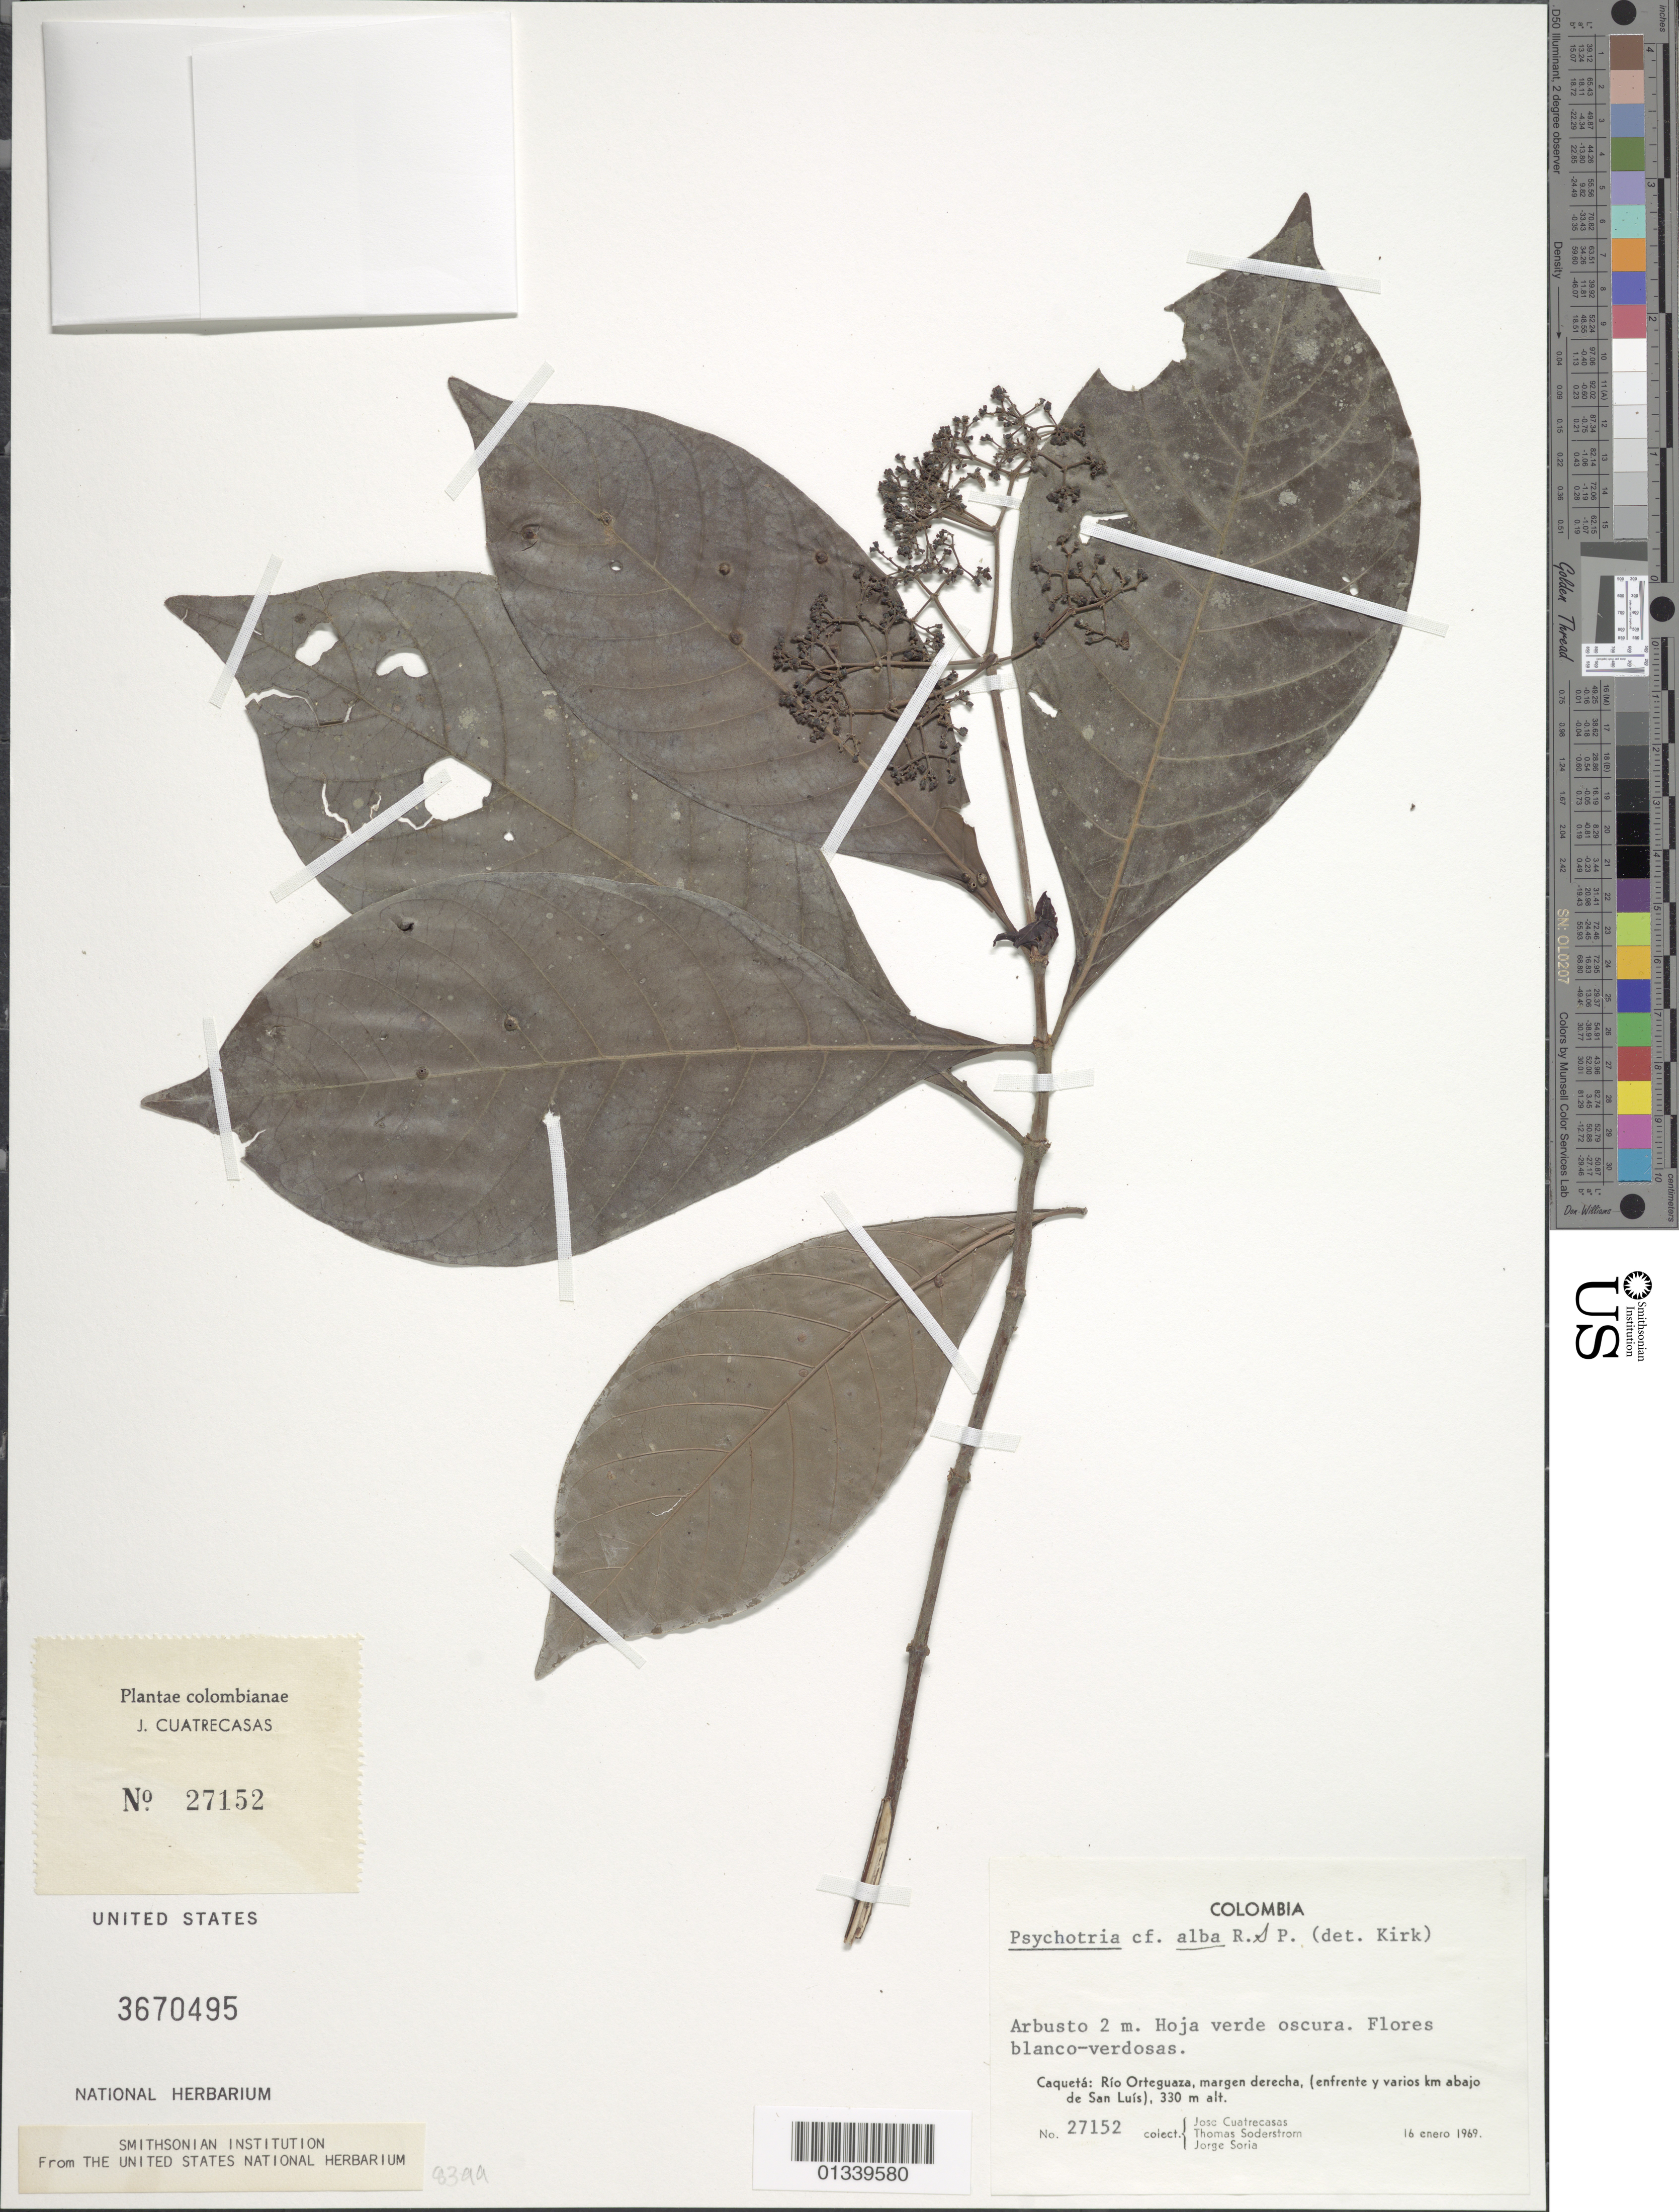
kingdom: Plantae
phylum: Tracheophyta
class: Magnoliopsida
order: Gentianales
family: Rubiaceae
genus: Psychotria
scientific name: Psychotria alba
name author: Ruiz & Pav.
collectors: J. Cuatrecasas, T. R. Soderstrom & J. Soria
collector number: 27152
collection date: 1969-01-16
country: Colombia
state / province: Caquetá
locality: Rio Orteguaza (enfrente y varios km abajo de San Luis)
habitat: Margen derecha.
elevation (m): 330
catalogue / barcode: US 3670495